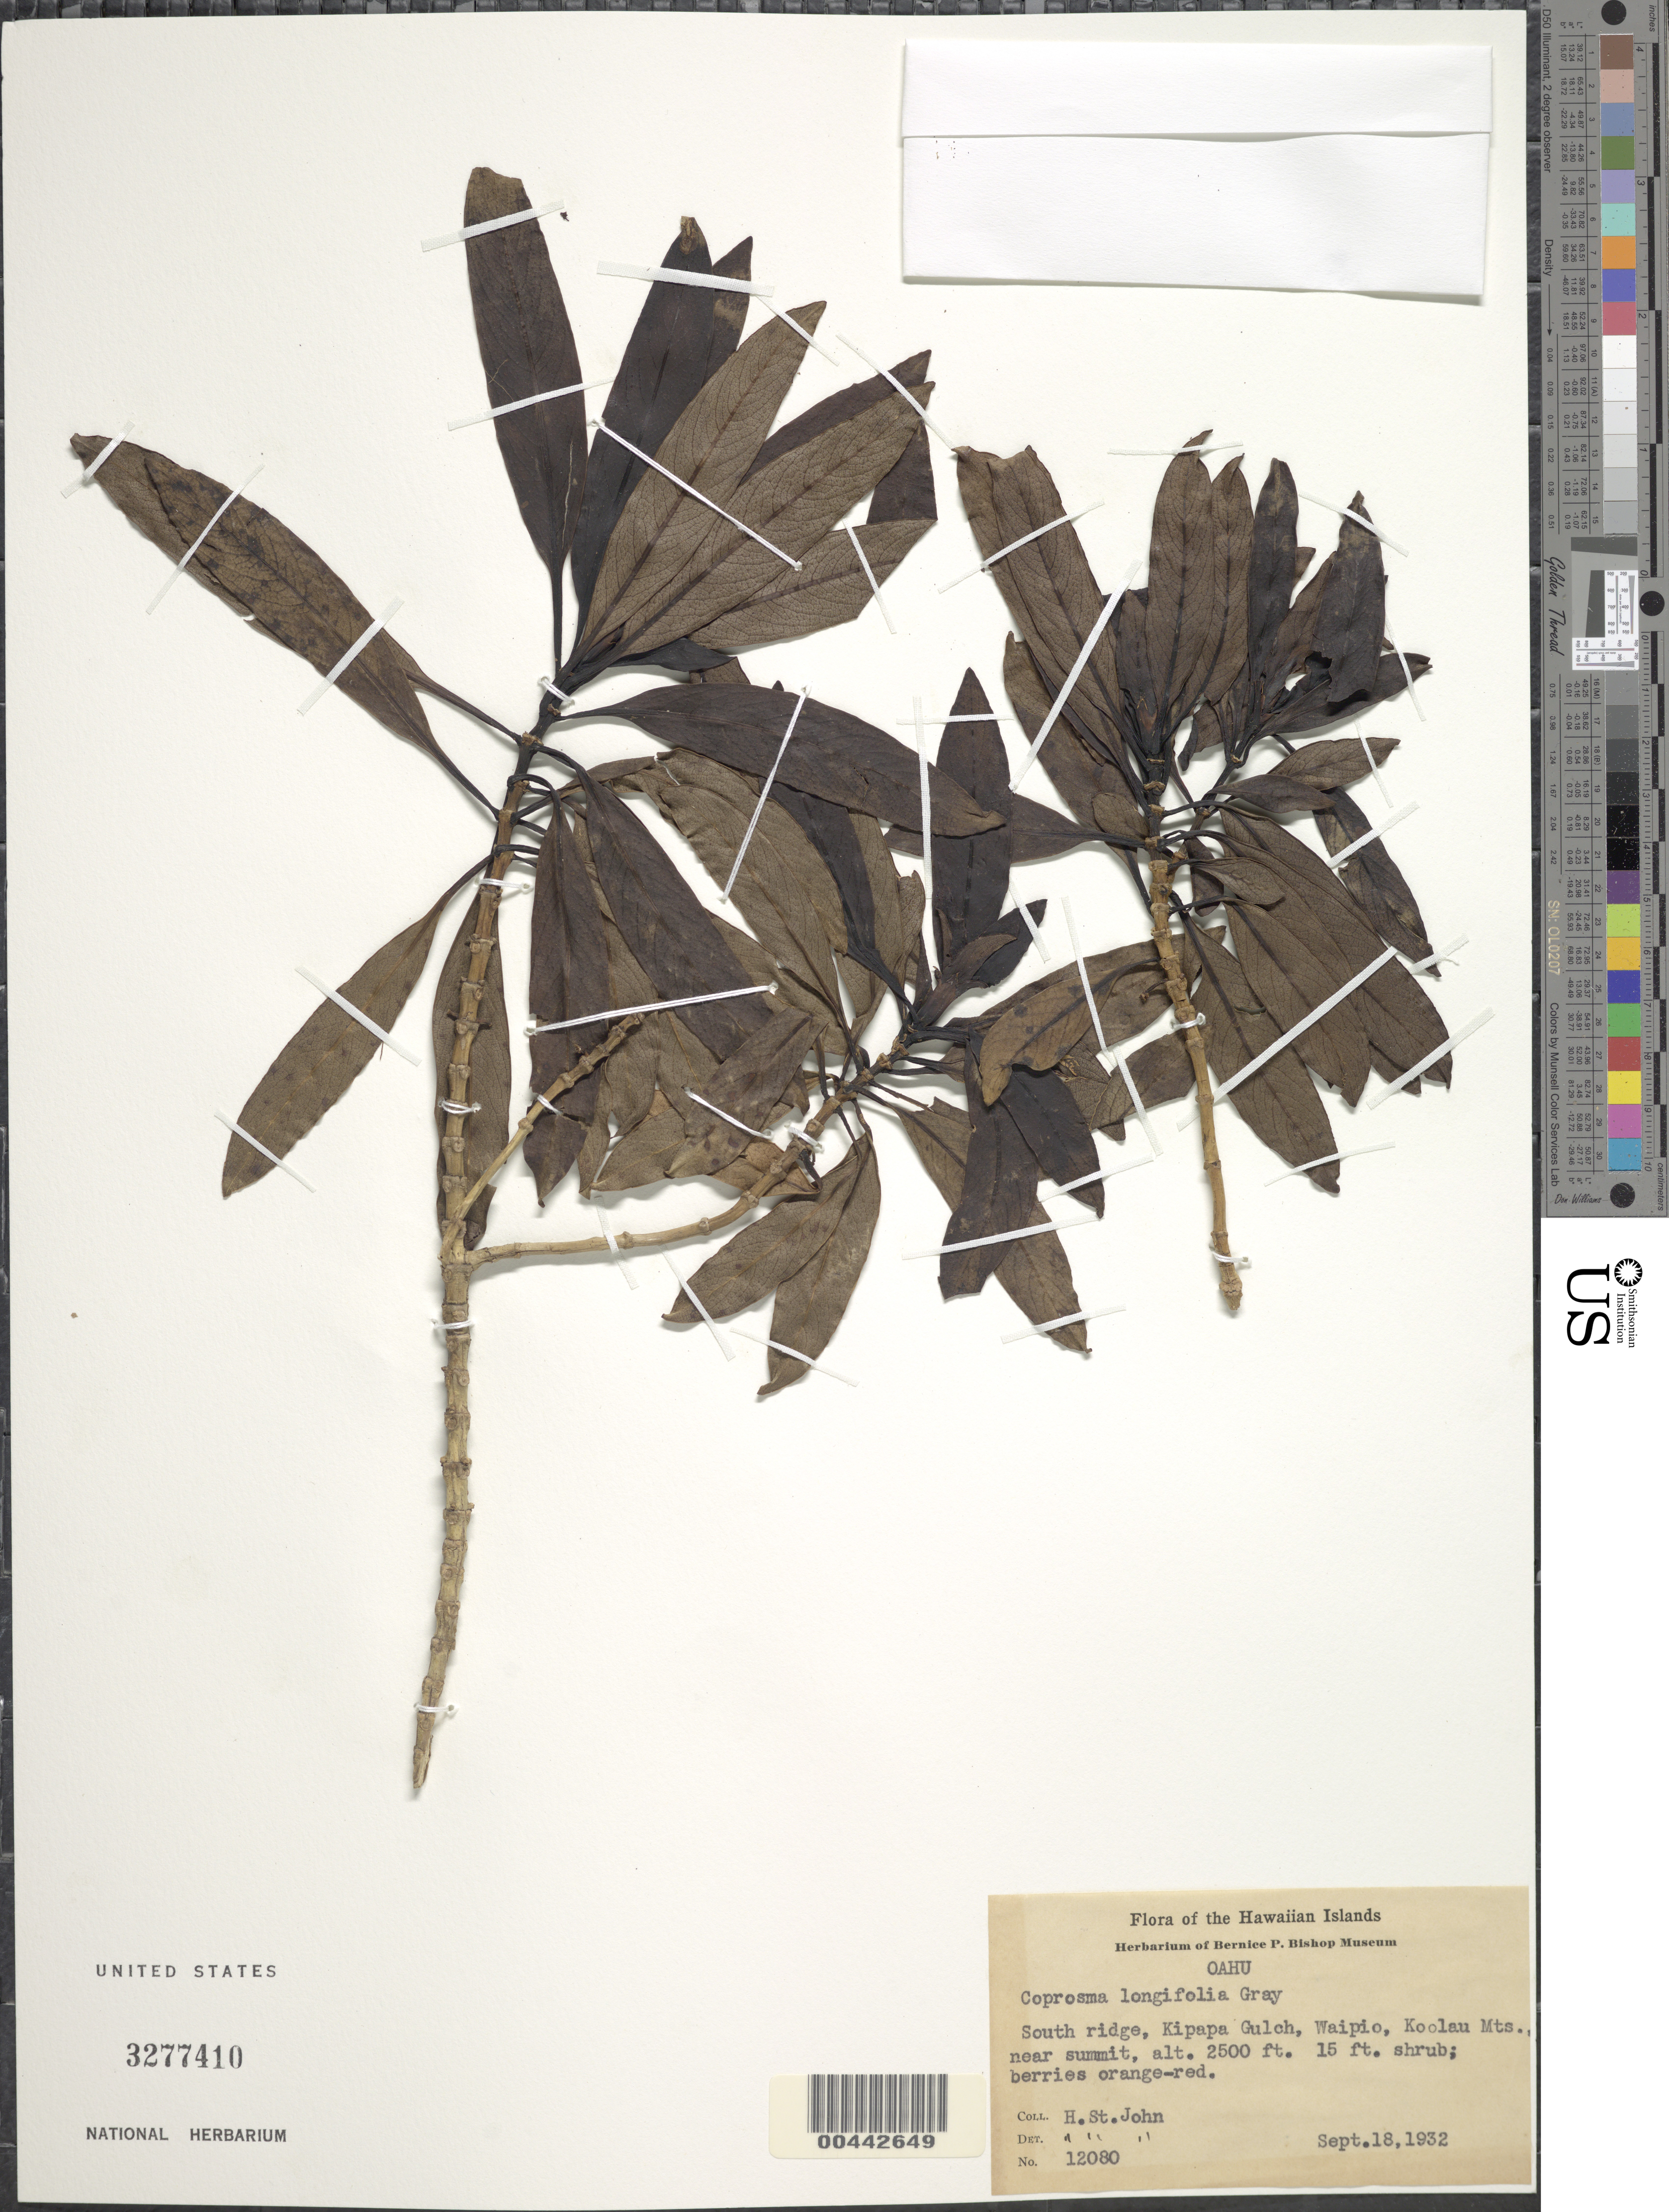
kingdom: Plantae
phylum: Tracheophyta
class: Magnoliopsida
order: Gentianales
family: Rubiaceae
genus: Coprosma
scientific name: Coprosma longifolia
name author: A. Gray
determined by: St. John, H.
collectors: H. St. John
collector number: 12080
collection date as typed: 18 Sep 1932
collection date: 1932-09-18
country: United States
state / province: Hawaii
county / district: Honolulu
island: Oahu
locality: South ridge, Kipapa Gulch, Waipio, Koolau Mts., near summit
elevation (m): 762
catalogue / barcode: US 3277410